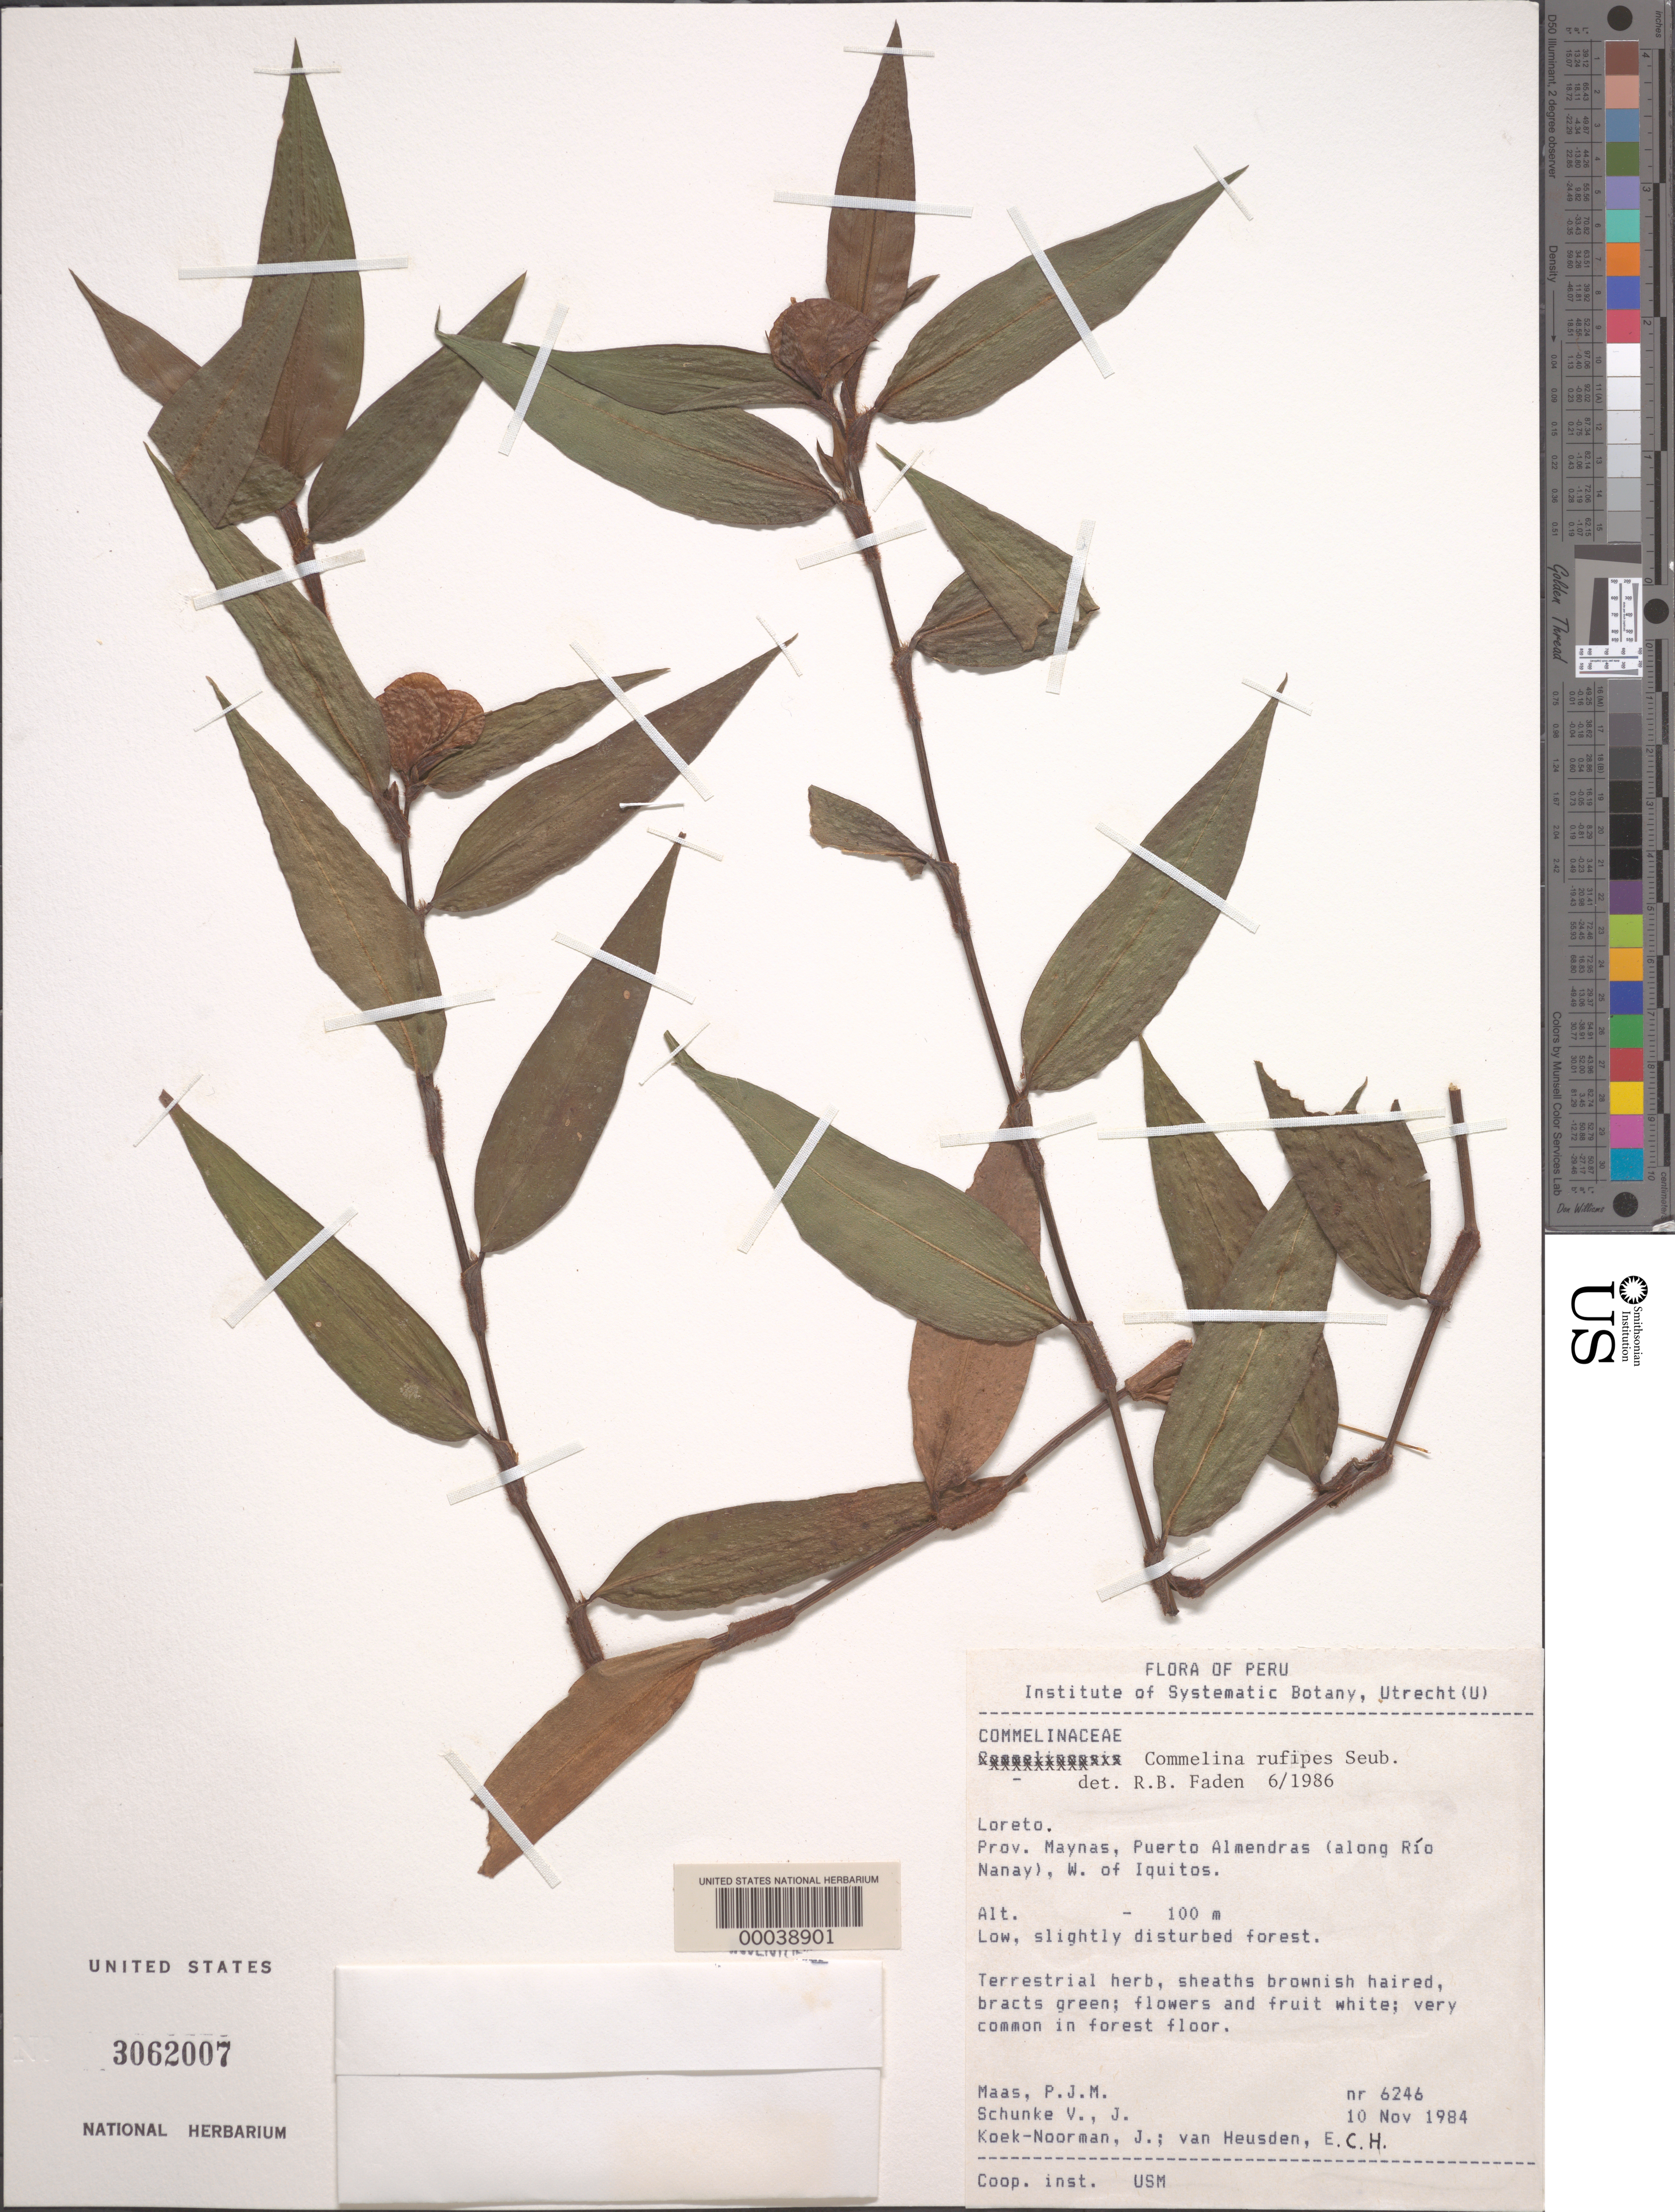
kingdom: Plantae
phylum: Tracheophyta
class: Liliopsida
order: Commelinales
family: Commelinaceae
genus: Commelina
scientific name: Commelina rufipes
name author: Seub.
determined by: Faden, Robert B., (US), Smithsonian Institution - National Museum of Natural History (UNITED STATES)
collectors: P. Maas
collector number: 6246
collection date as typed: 10 Nov 1984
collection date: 1984-11-10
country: Peru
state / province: Loreto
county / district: Maynas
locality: Puerto almendras, along rio nanay, w of iquitos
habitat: Disturbed forest floor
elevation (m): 100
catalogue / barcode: US 3062007